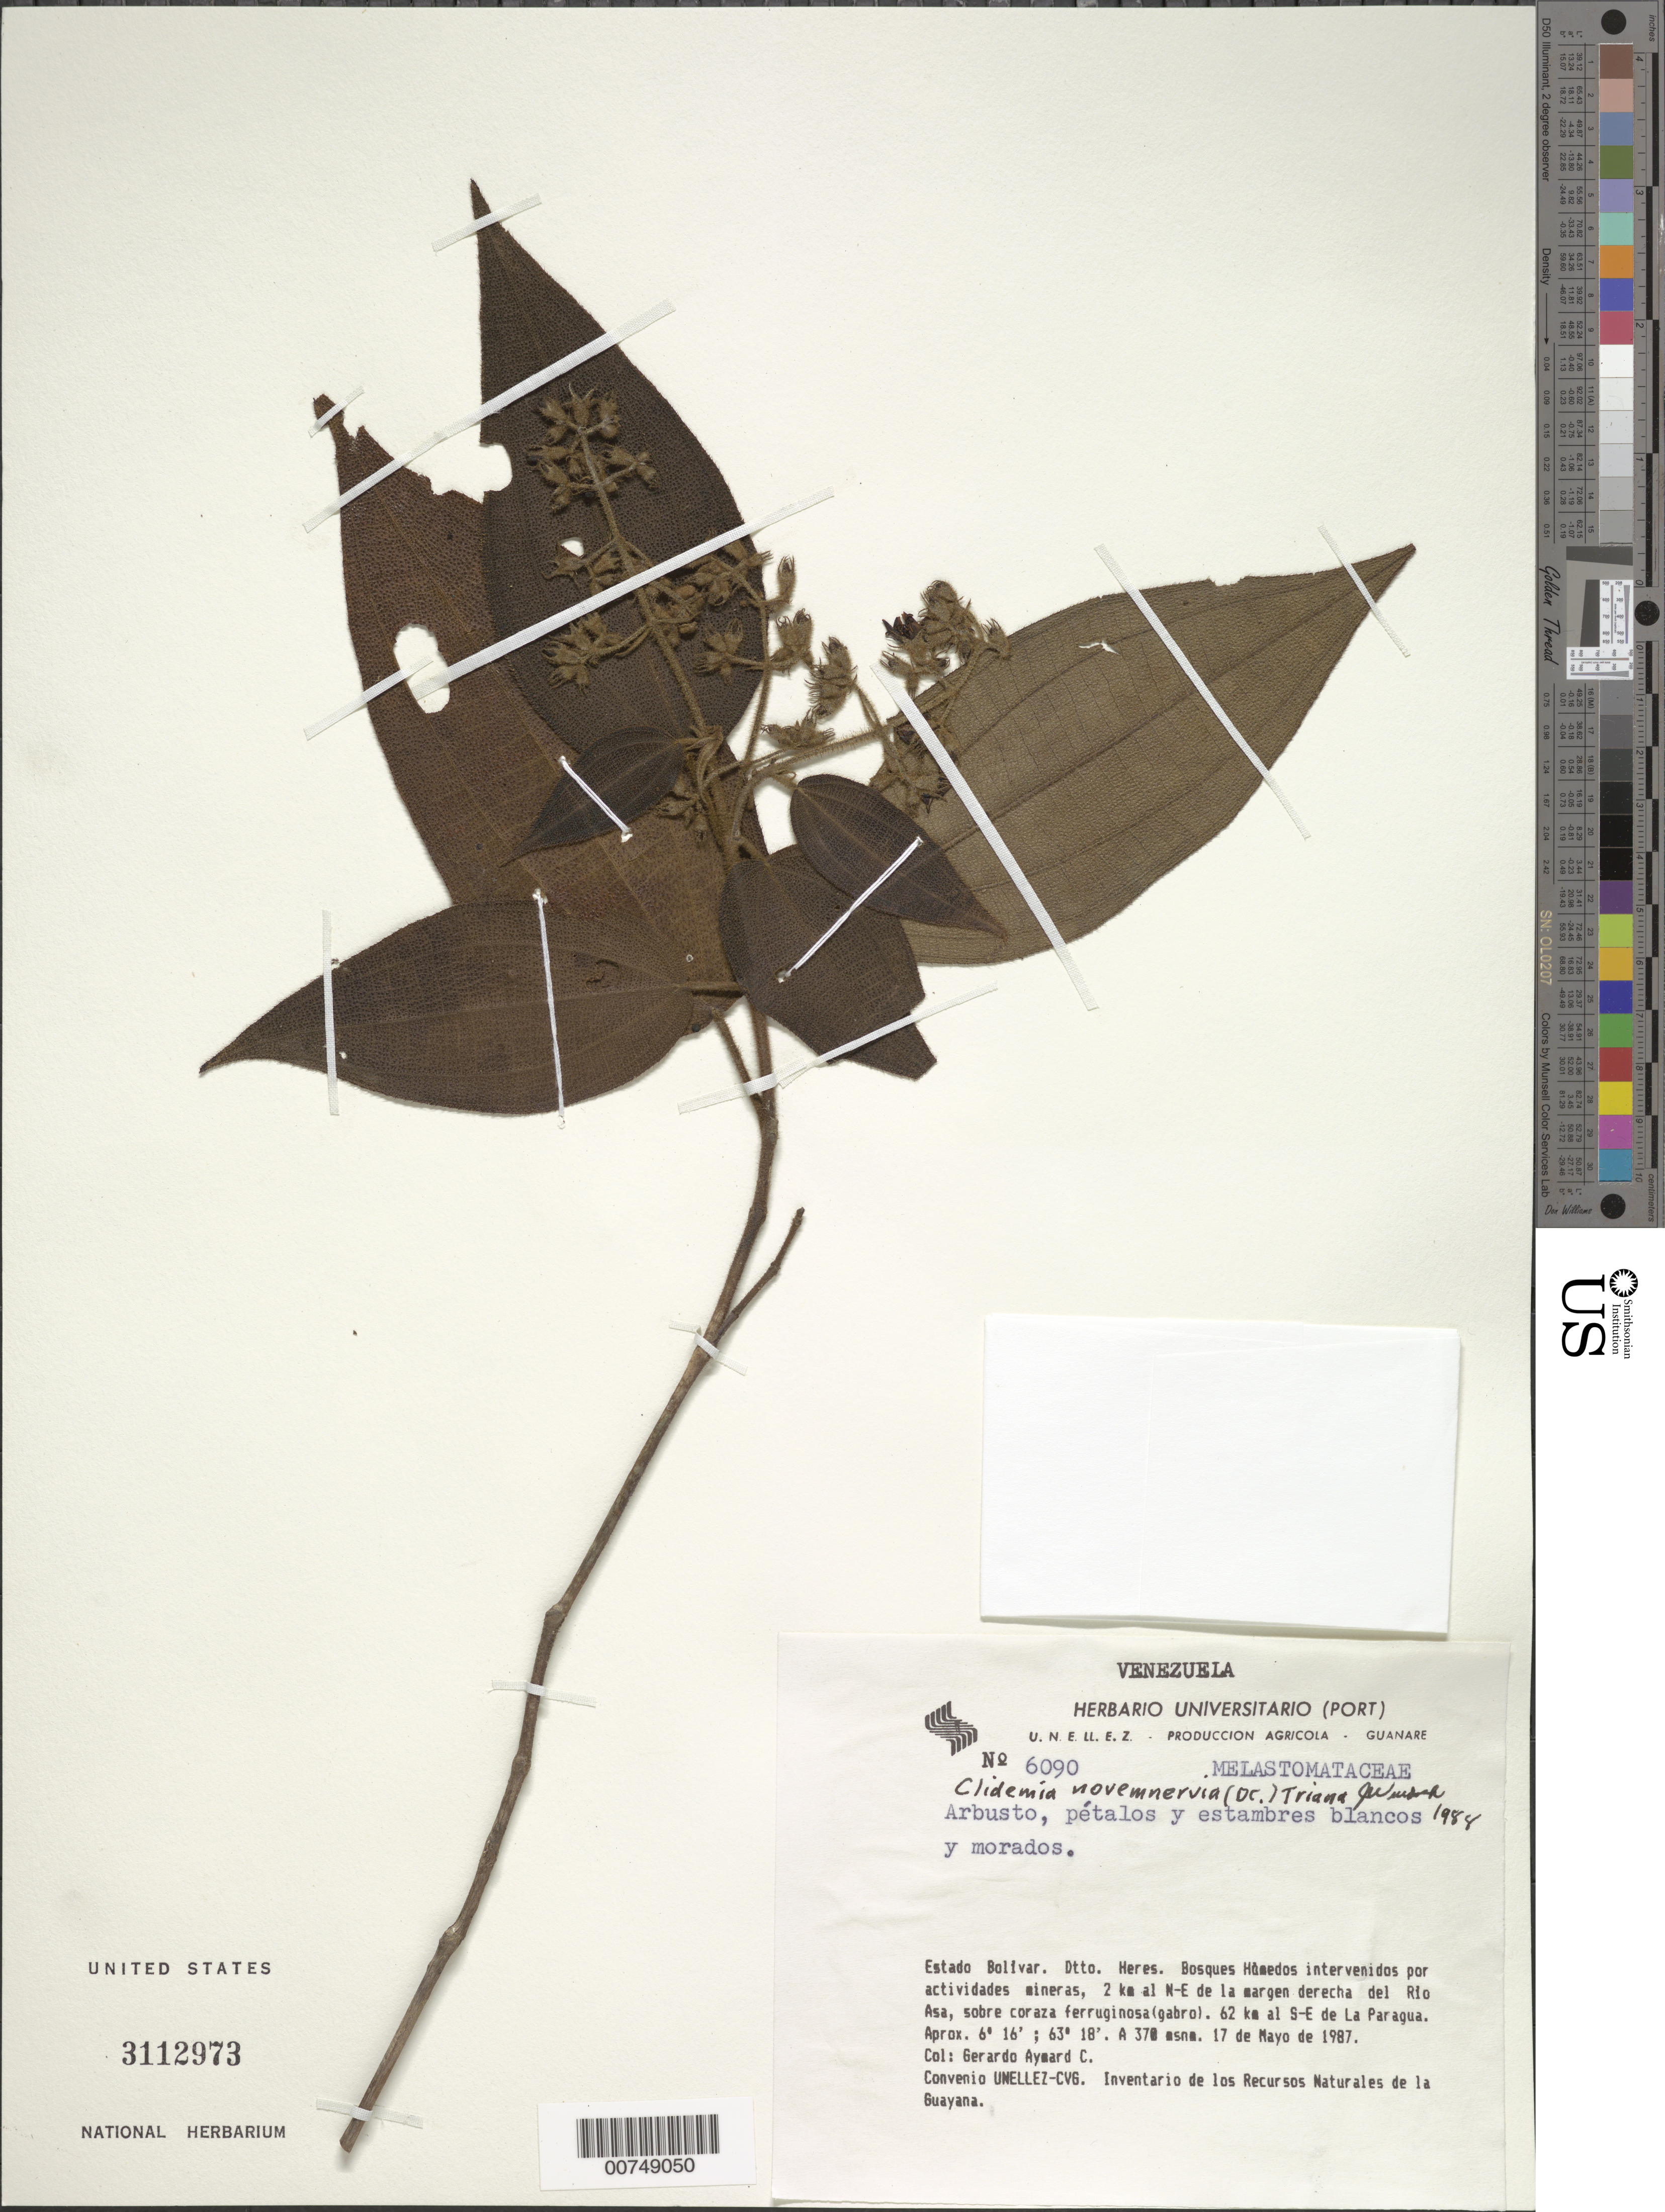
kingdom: Plantae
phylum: Tracheophyta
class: Magnoliopsida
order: Myrtales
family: Melastomataceae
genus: Clidemia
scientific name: Clidemia novemnervia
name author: (DC.) Triana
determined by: Wurdack, John J., (US), US (UNITED STATES)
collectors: G. A. Aymard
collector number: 6090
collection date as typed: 17-May-87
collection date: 1987-05-17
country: Venezuela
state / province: Bolívar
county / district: Heres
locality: Río Asa, 2 km al NE de la margen derecha; 62 km al SE de La Paragua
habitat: Wet forest in mining area, sobre coraza ferruginosa (glabro)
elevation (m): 370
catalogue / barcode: US 3112973